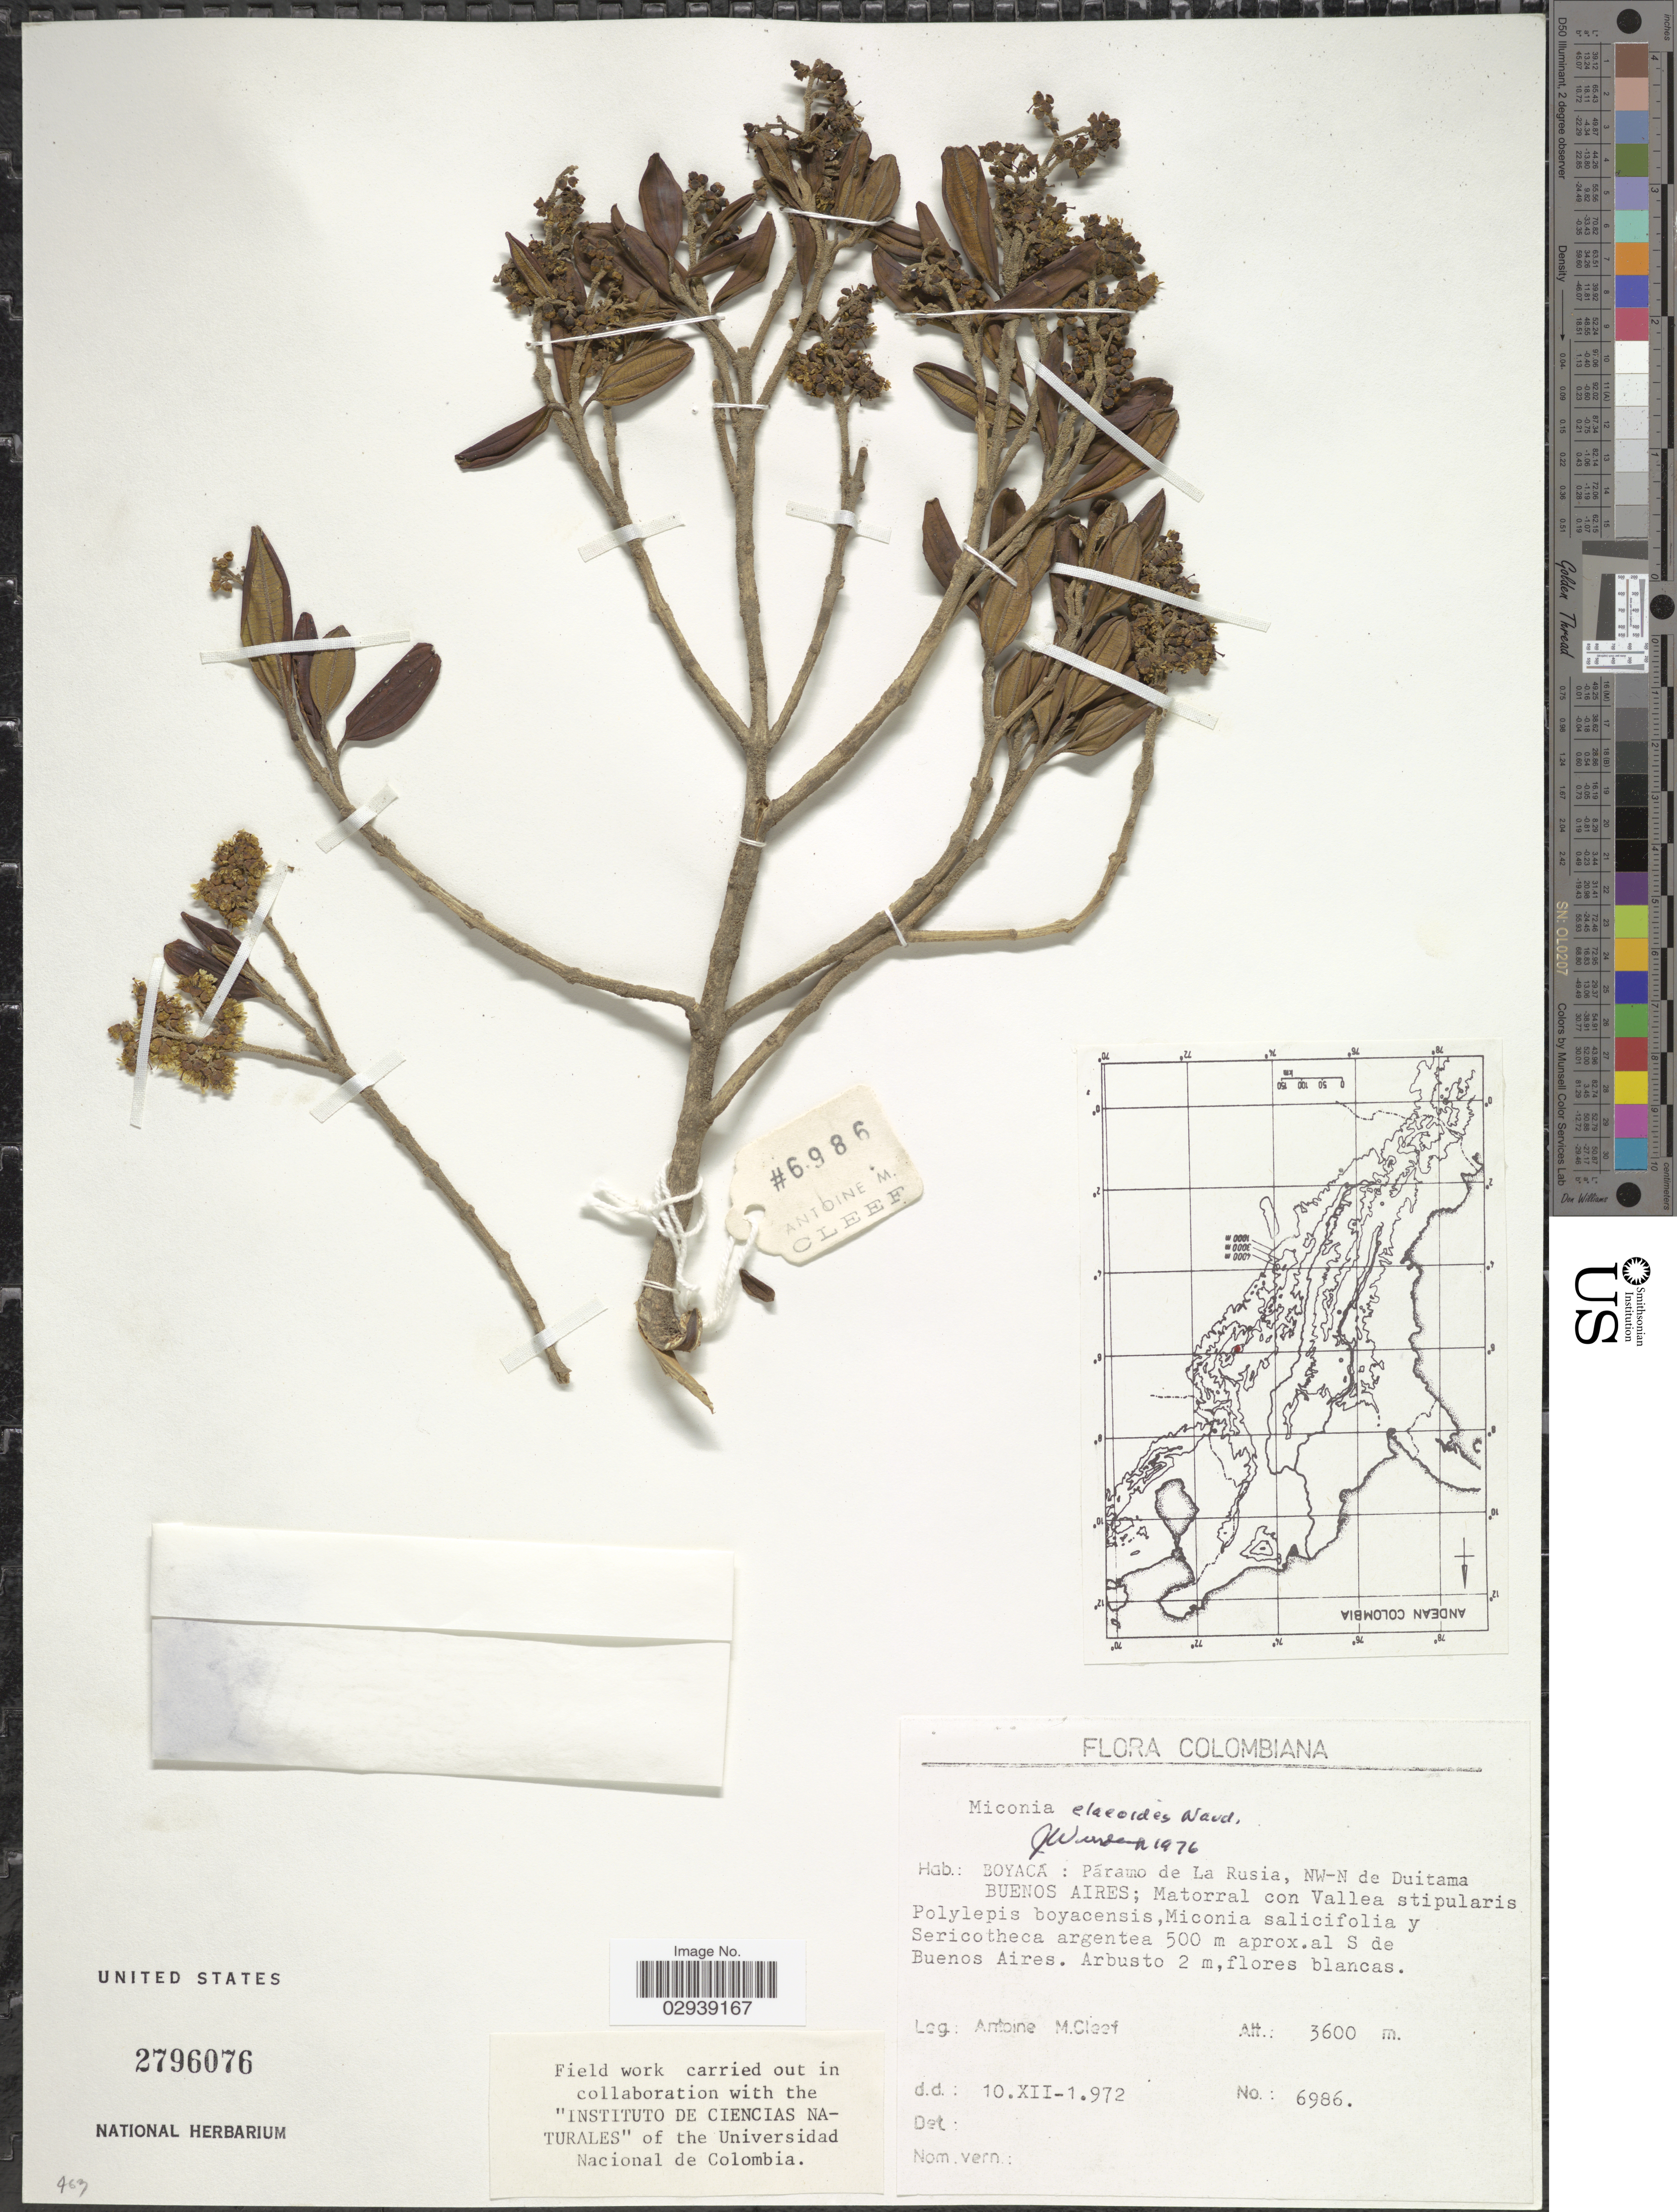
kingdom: Plantae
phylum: Tracheophyta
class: Magnoliopsida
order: Myrtales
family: Melastomataceae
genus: Miconia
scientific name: Miconia elaeoides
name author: Naudin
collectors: A. M. Cleef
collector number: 6986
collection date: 1972-12-10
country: Colombia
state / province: Boyacá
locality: Páramo de La Rusia, NW-N de Duitama Buenos Aires. Al S de Buenos Aires.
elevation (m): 3600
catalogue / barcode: US 2796076